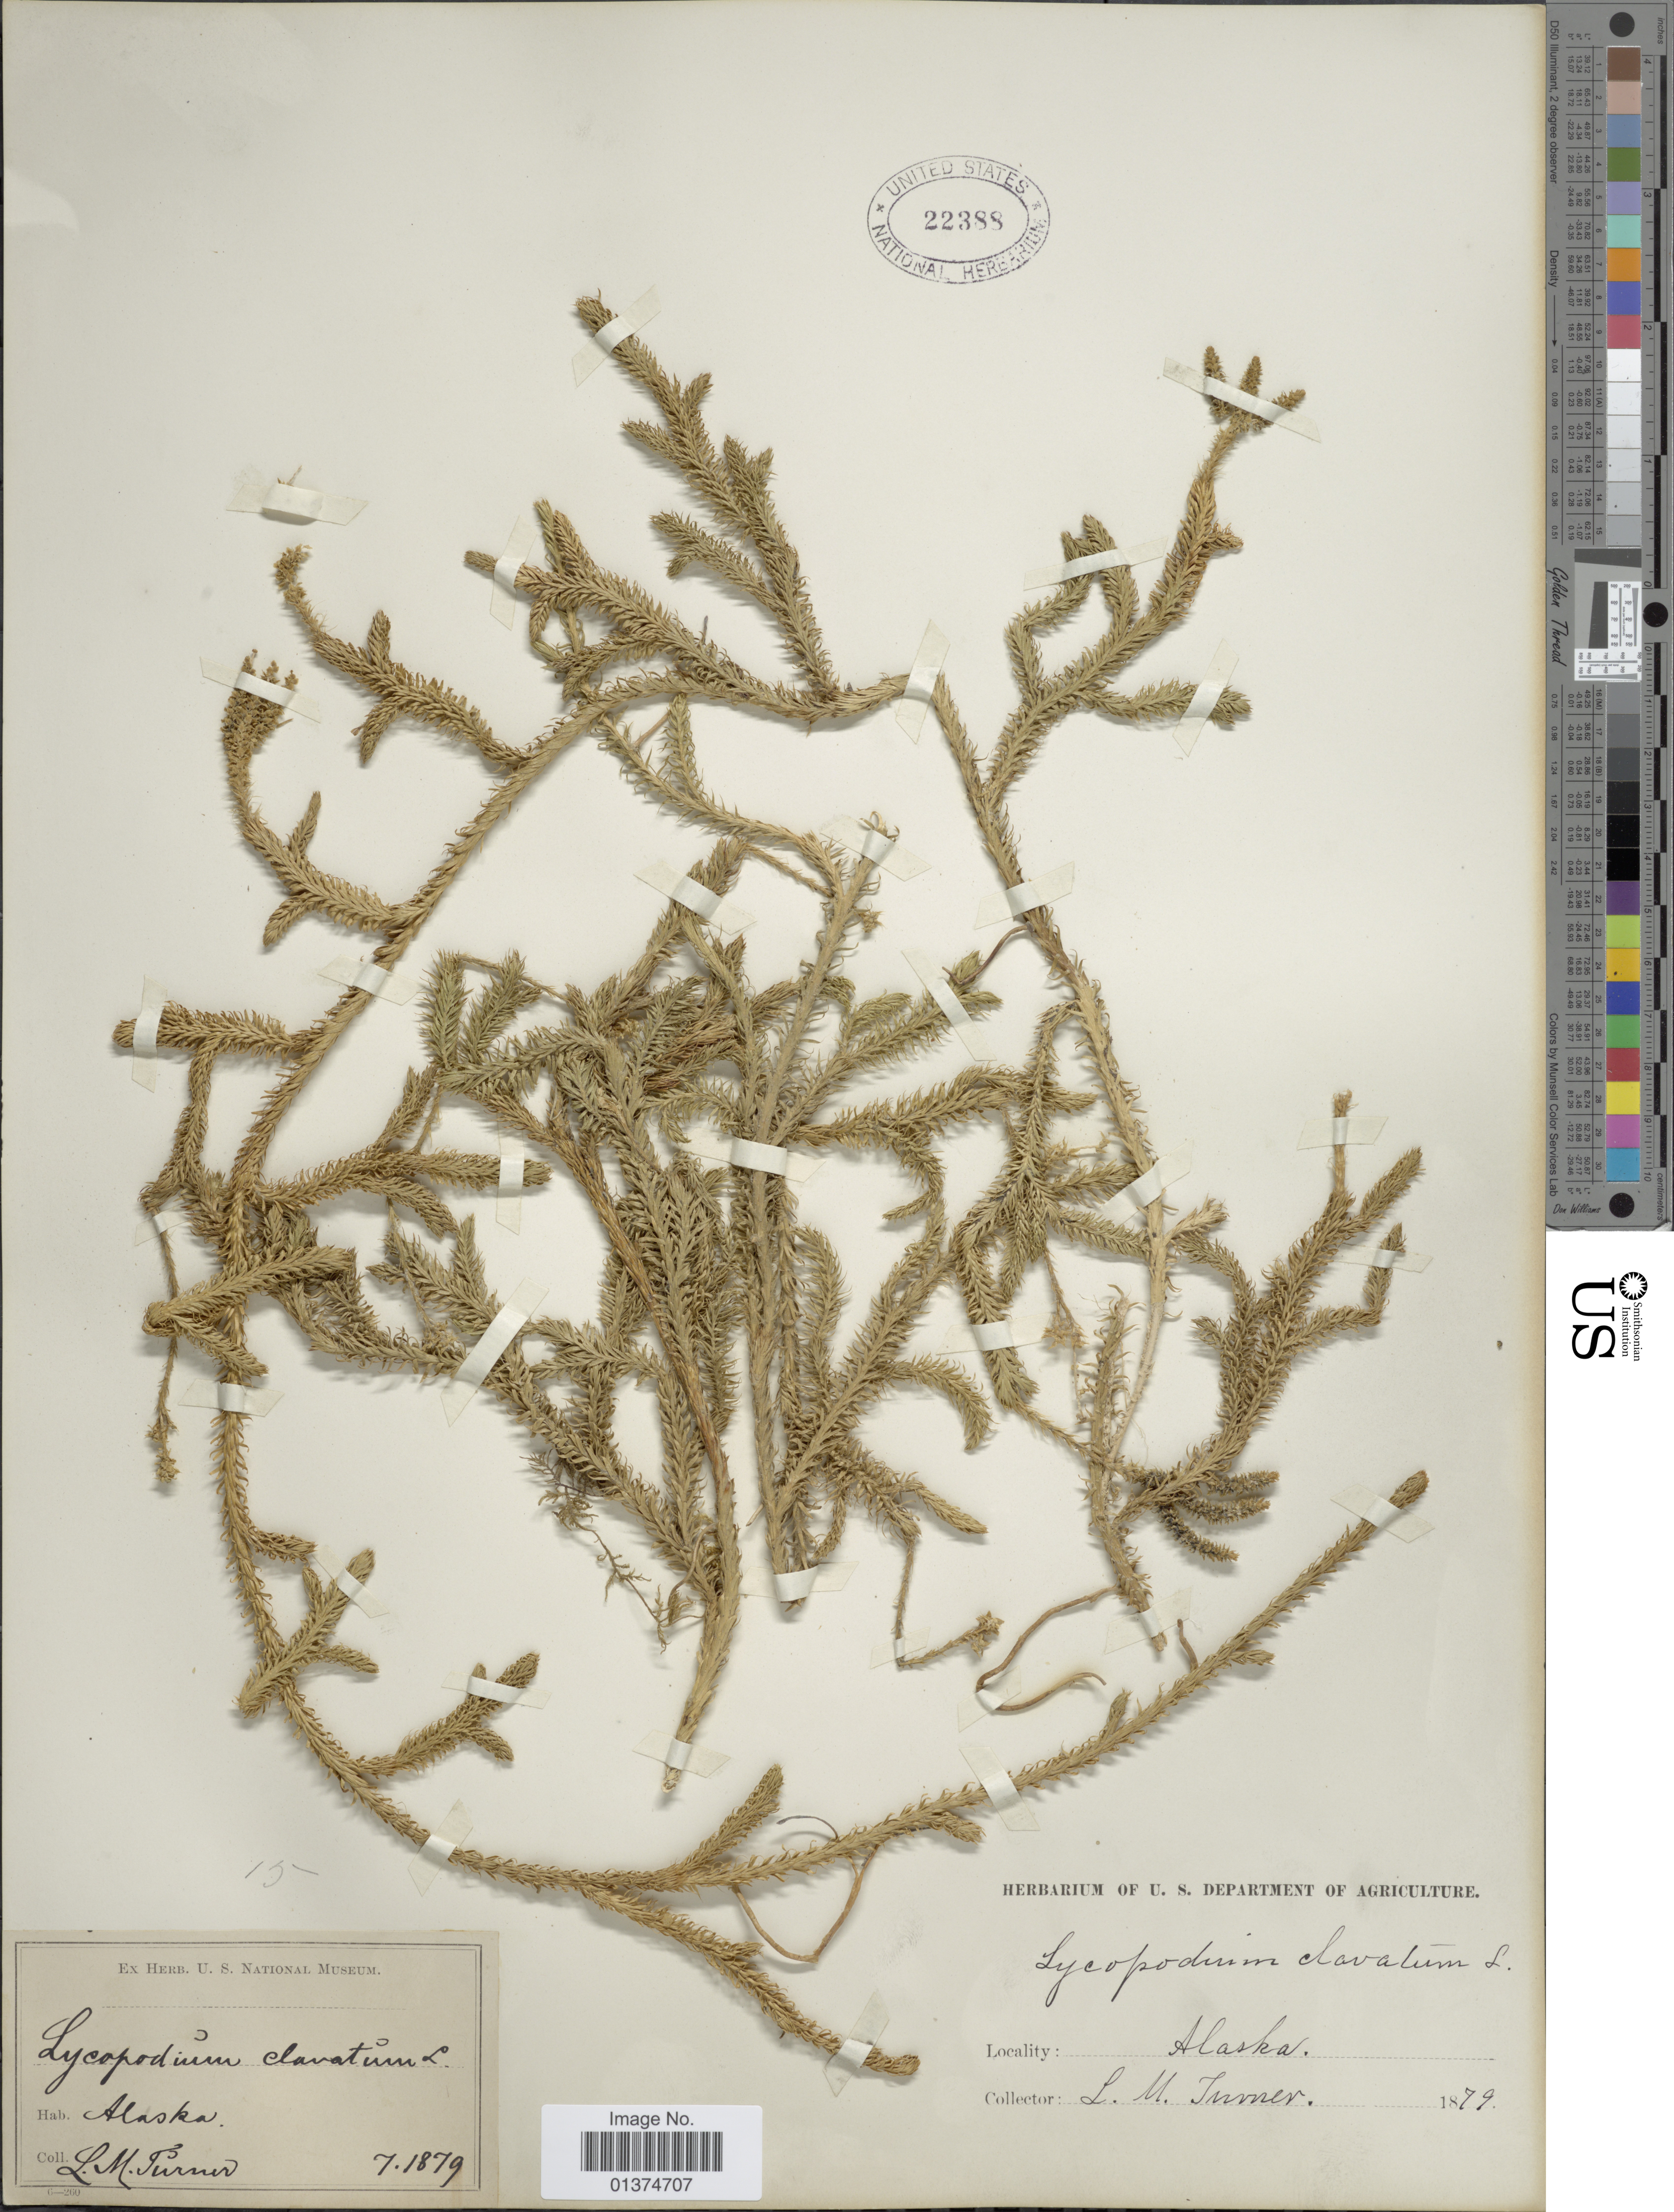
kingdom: Plantae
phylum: Tracheophyta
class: Lycopodiopsida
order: Lycopodiales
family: Lycopodiaceae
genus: Lycopodium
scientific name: Lycopodium clavatum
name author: L.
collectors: L. M. Turner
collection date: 1879-07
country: United States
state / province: Alaska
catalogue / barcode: US 22388